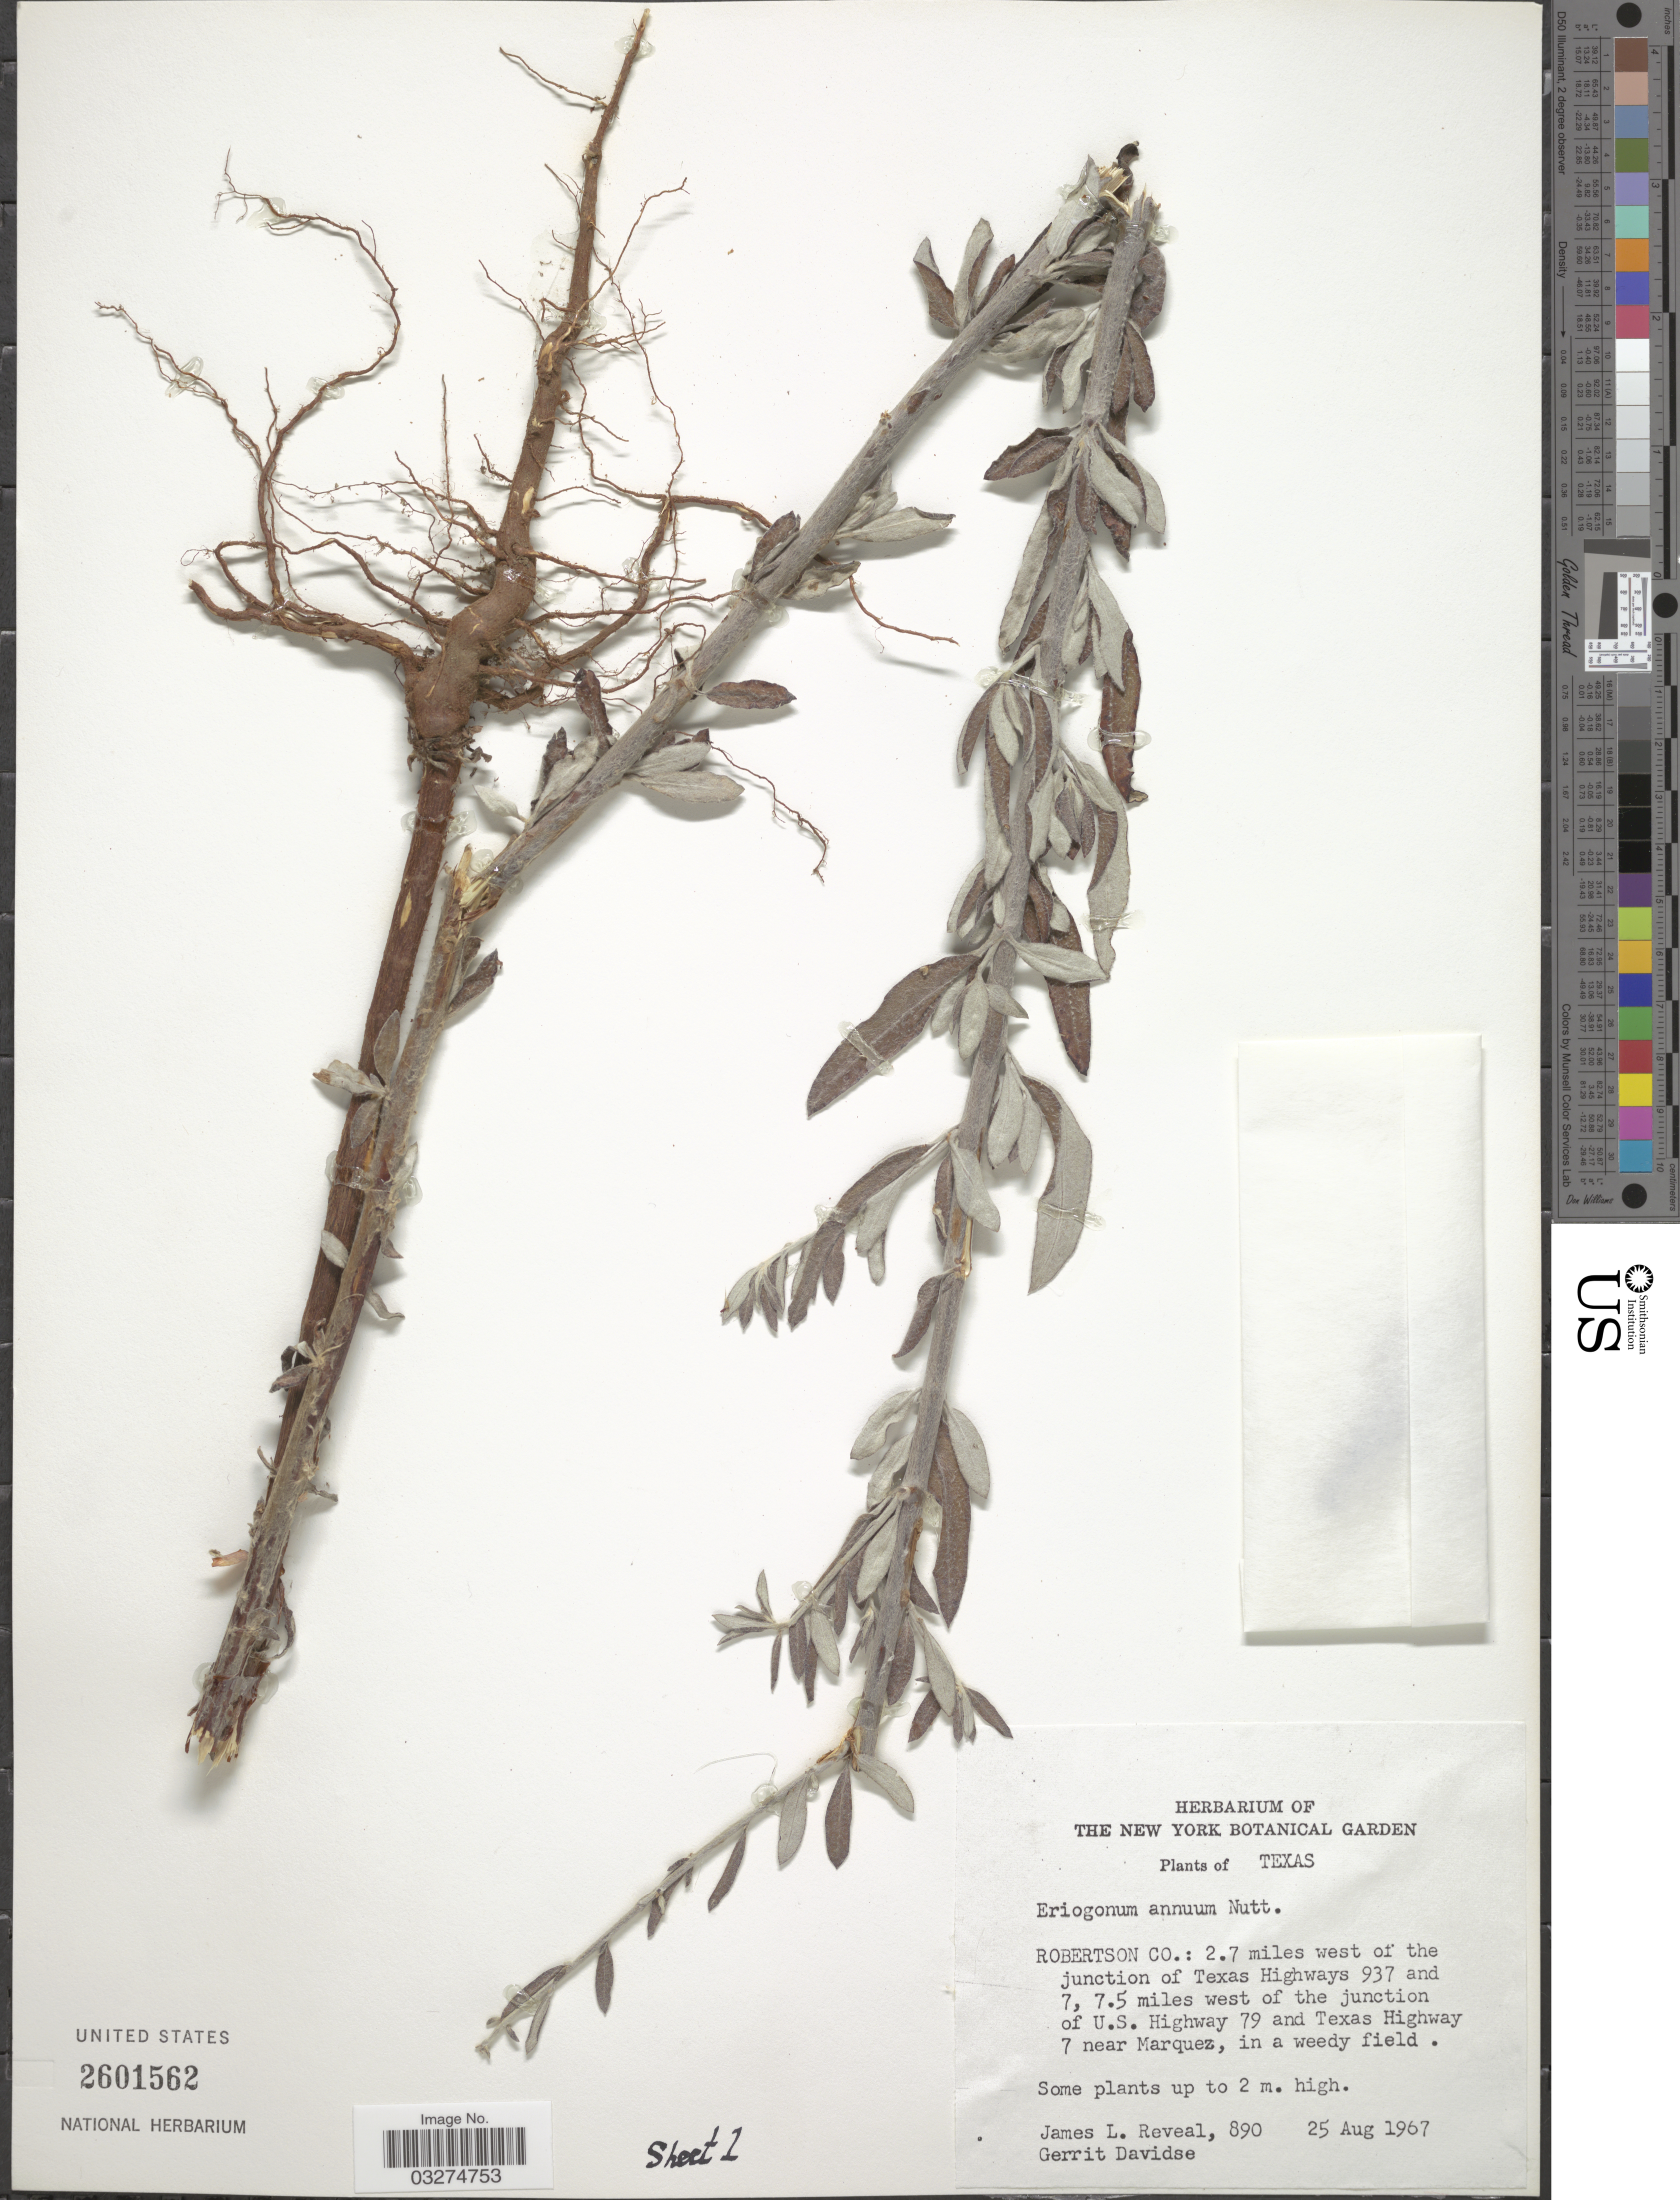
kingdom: Plantae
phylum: Tracheophyta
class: Magnoliopsida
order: Caryophyllales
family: Polygonaceae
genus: Eriogonum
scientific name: Eriogonum annuum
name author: Nutt.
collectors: J. L. Reveal & G. Davidse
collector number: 890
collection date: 1967-08-25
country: United States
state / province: Texas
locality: Robertson Co.: 2.7 miles west of the junction of Texas Highways 937 and 7, 7.5 miles west of the junction of U.S. Highway 79 and Texas Highway 7 near Marquez.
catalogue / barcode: US 2601562